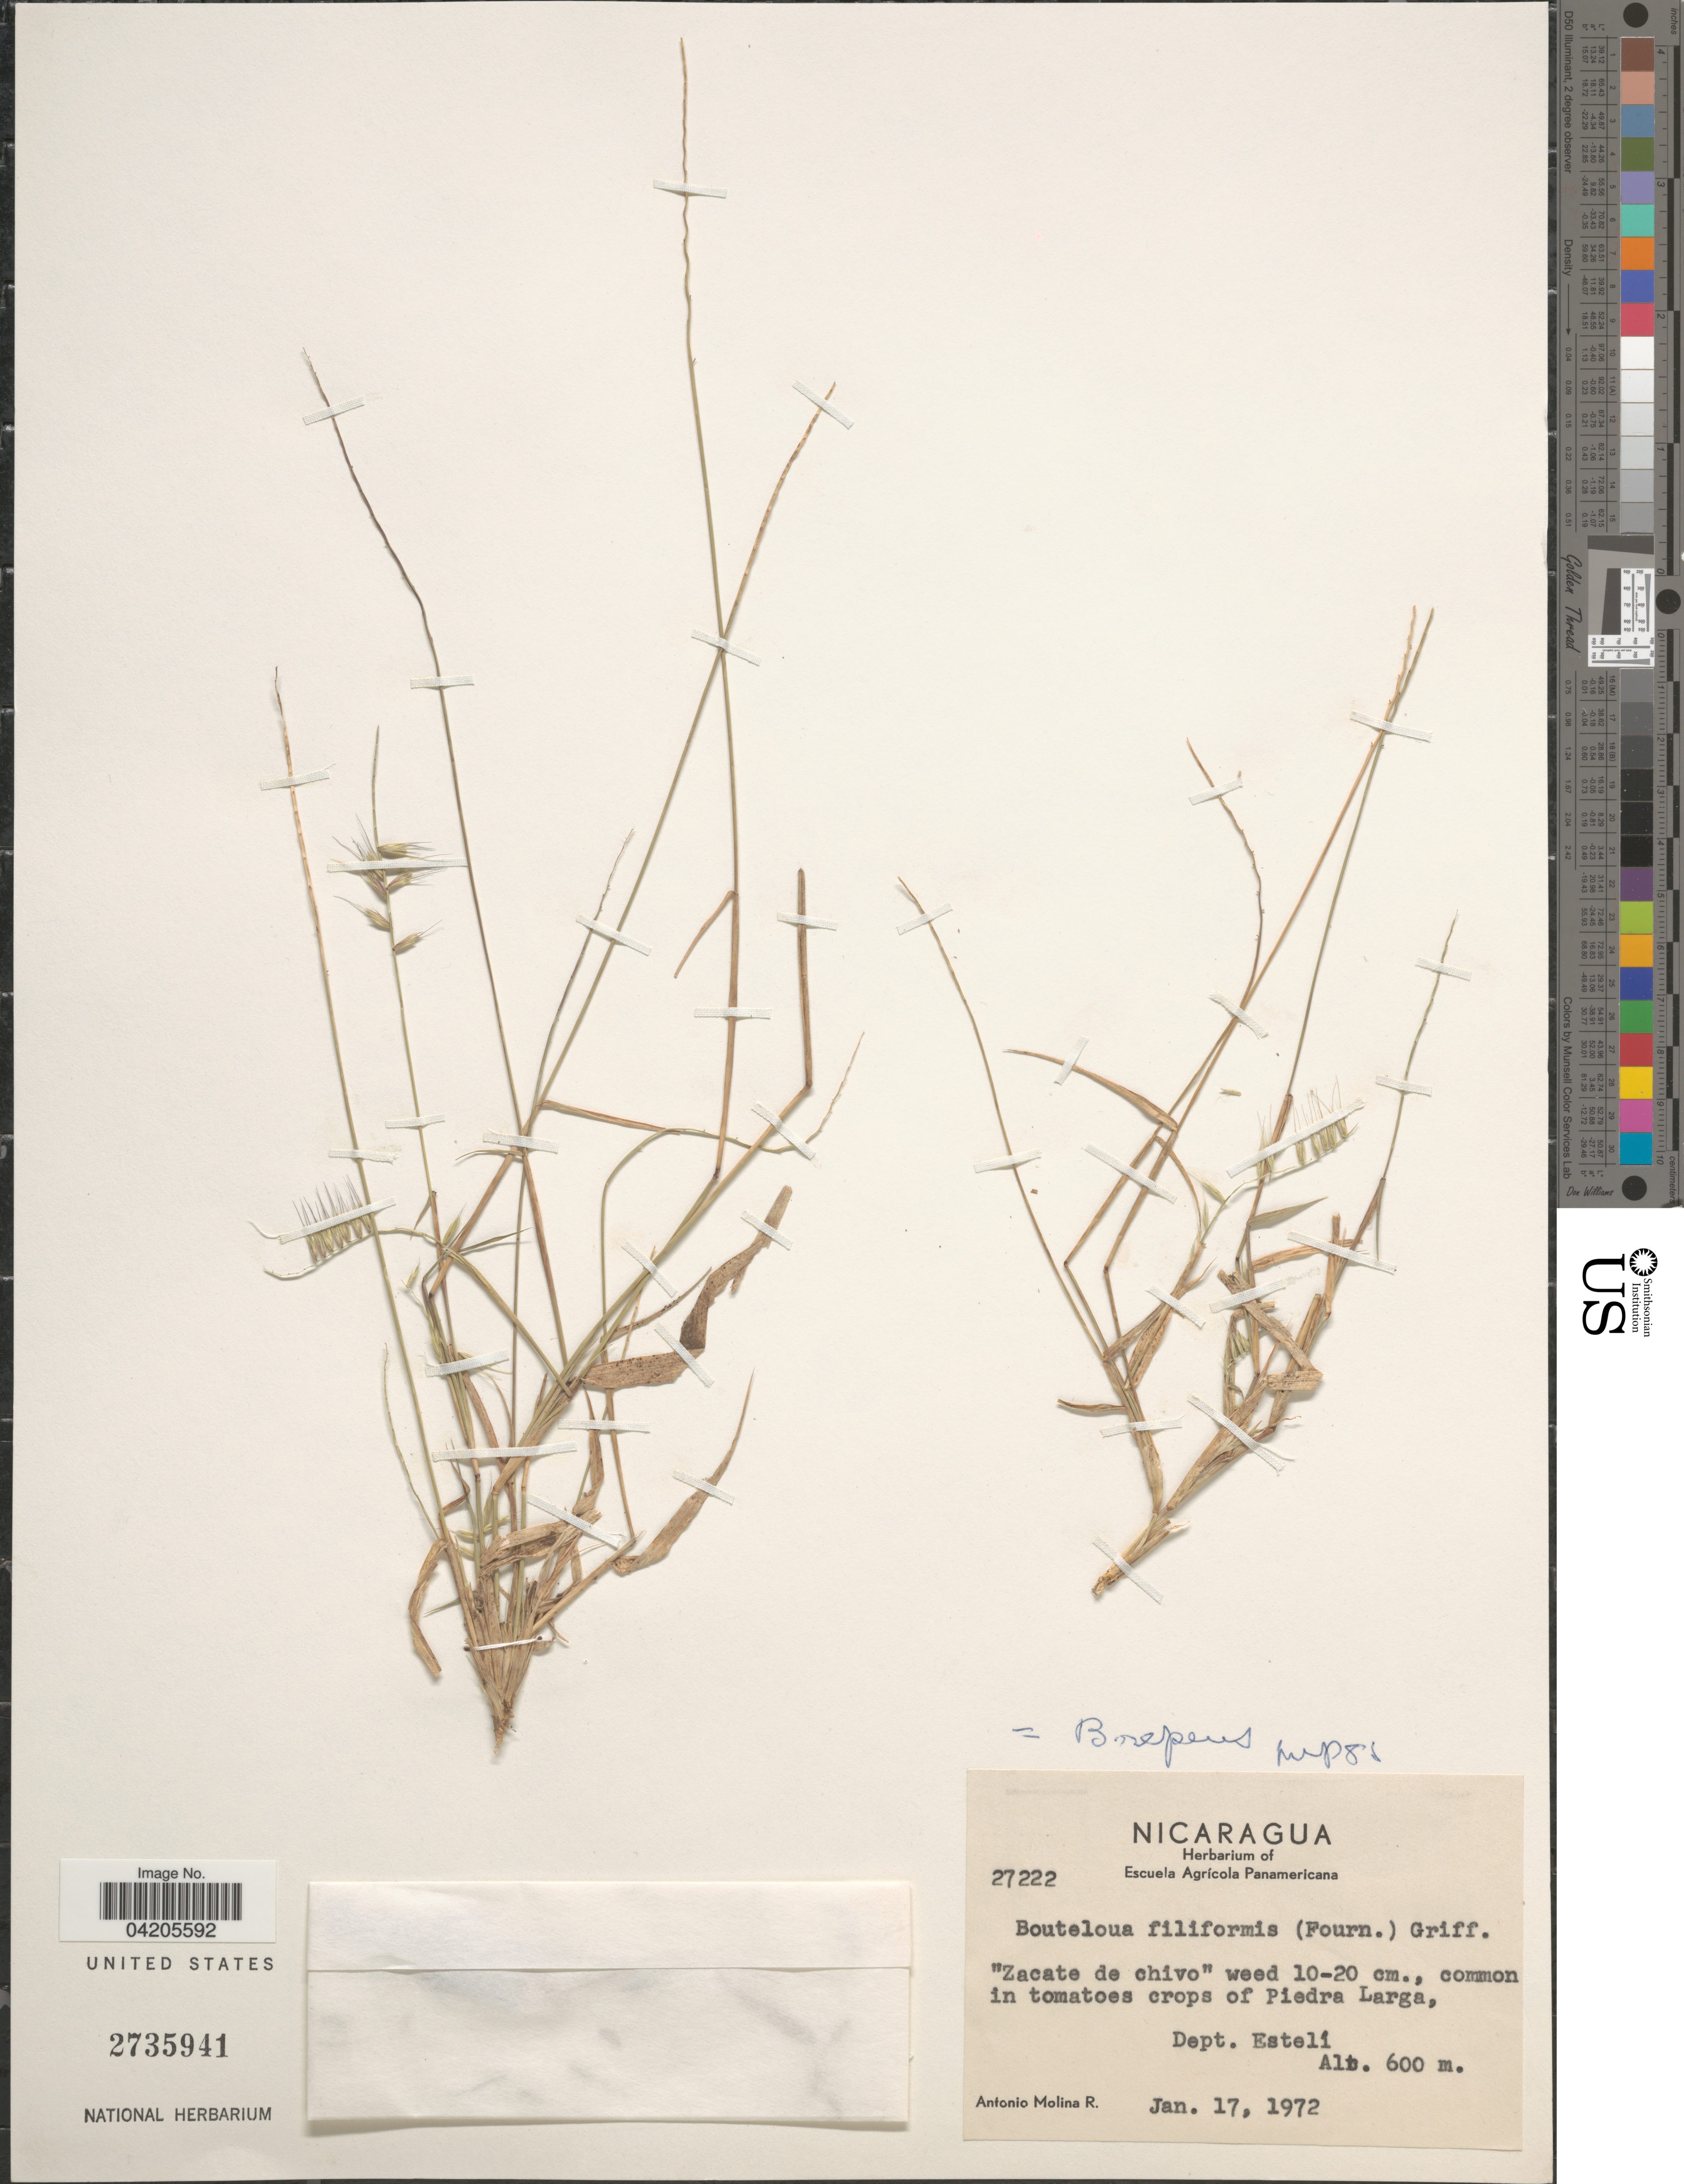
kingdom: Plantae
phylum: Tracheophyta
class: Liliopsida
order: Poales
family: Poaceae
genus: Bouteloua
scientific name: Bouteloua repens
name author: (Kunth) Scribn. & Merr.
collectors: A. Molina R.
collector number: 27222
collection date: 1972-01-17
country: Nicaragua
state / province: Esteli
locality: Common in tomatoes crops of Piedra Larga, Dept. Estelí.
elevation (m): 600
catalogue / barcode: US 2735941